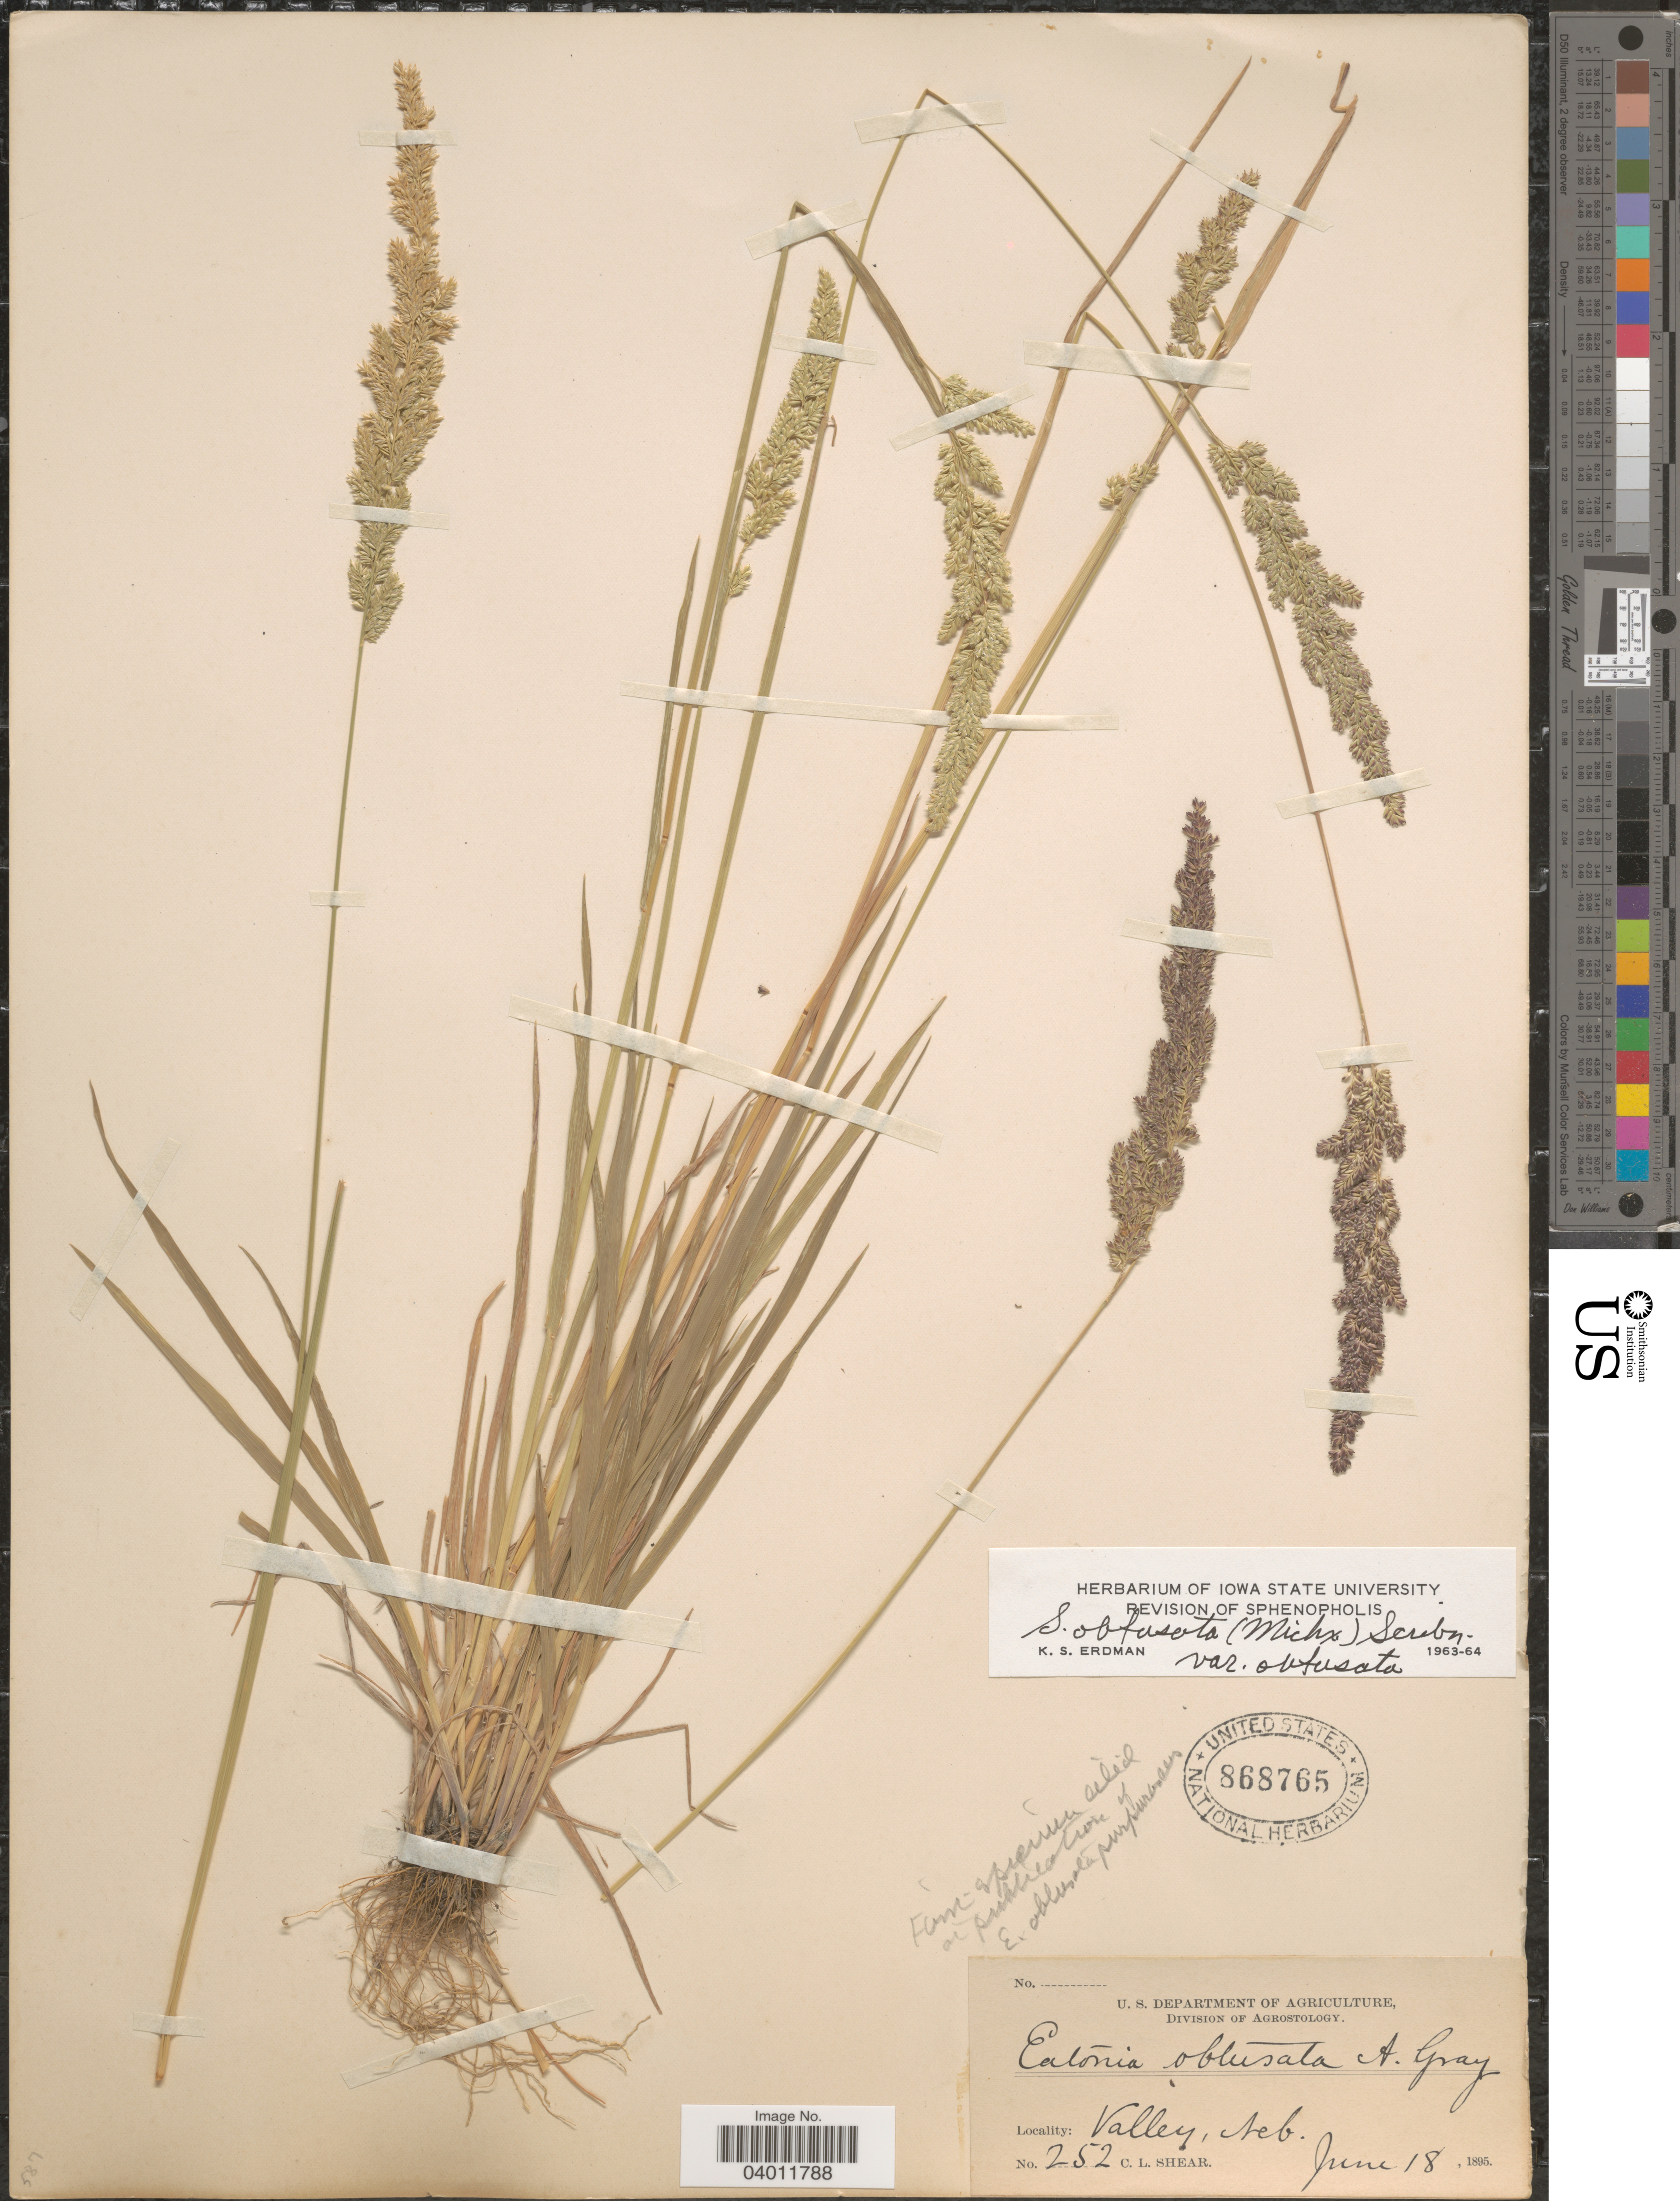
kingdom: Plantae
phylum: Tracheophyta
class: Liliopsida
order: Poales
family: Poaceae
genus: Sphenopholis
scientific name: Sphenopholis obtusata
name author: (Michx.) Scribn.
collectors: C. L. Shear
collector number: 252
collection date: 1895-06-18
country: United States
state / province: Nebraska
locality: Valley.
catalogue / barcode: US 868765